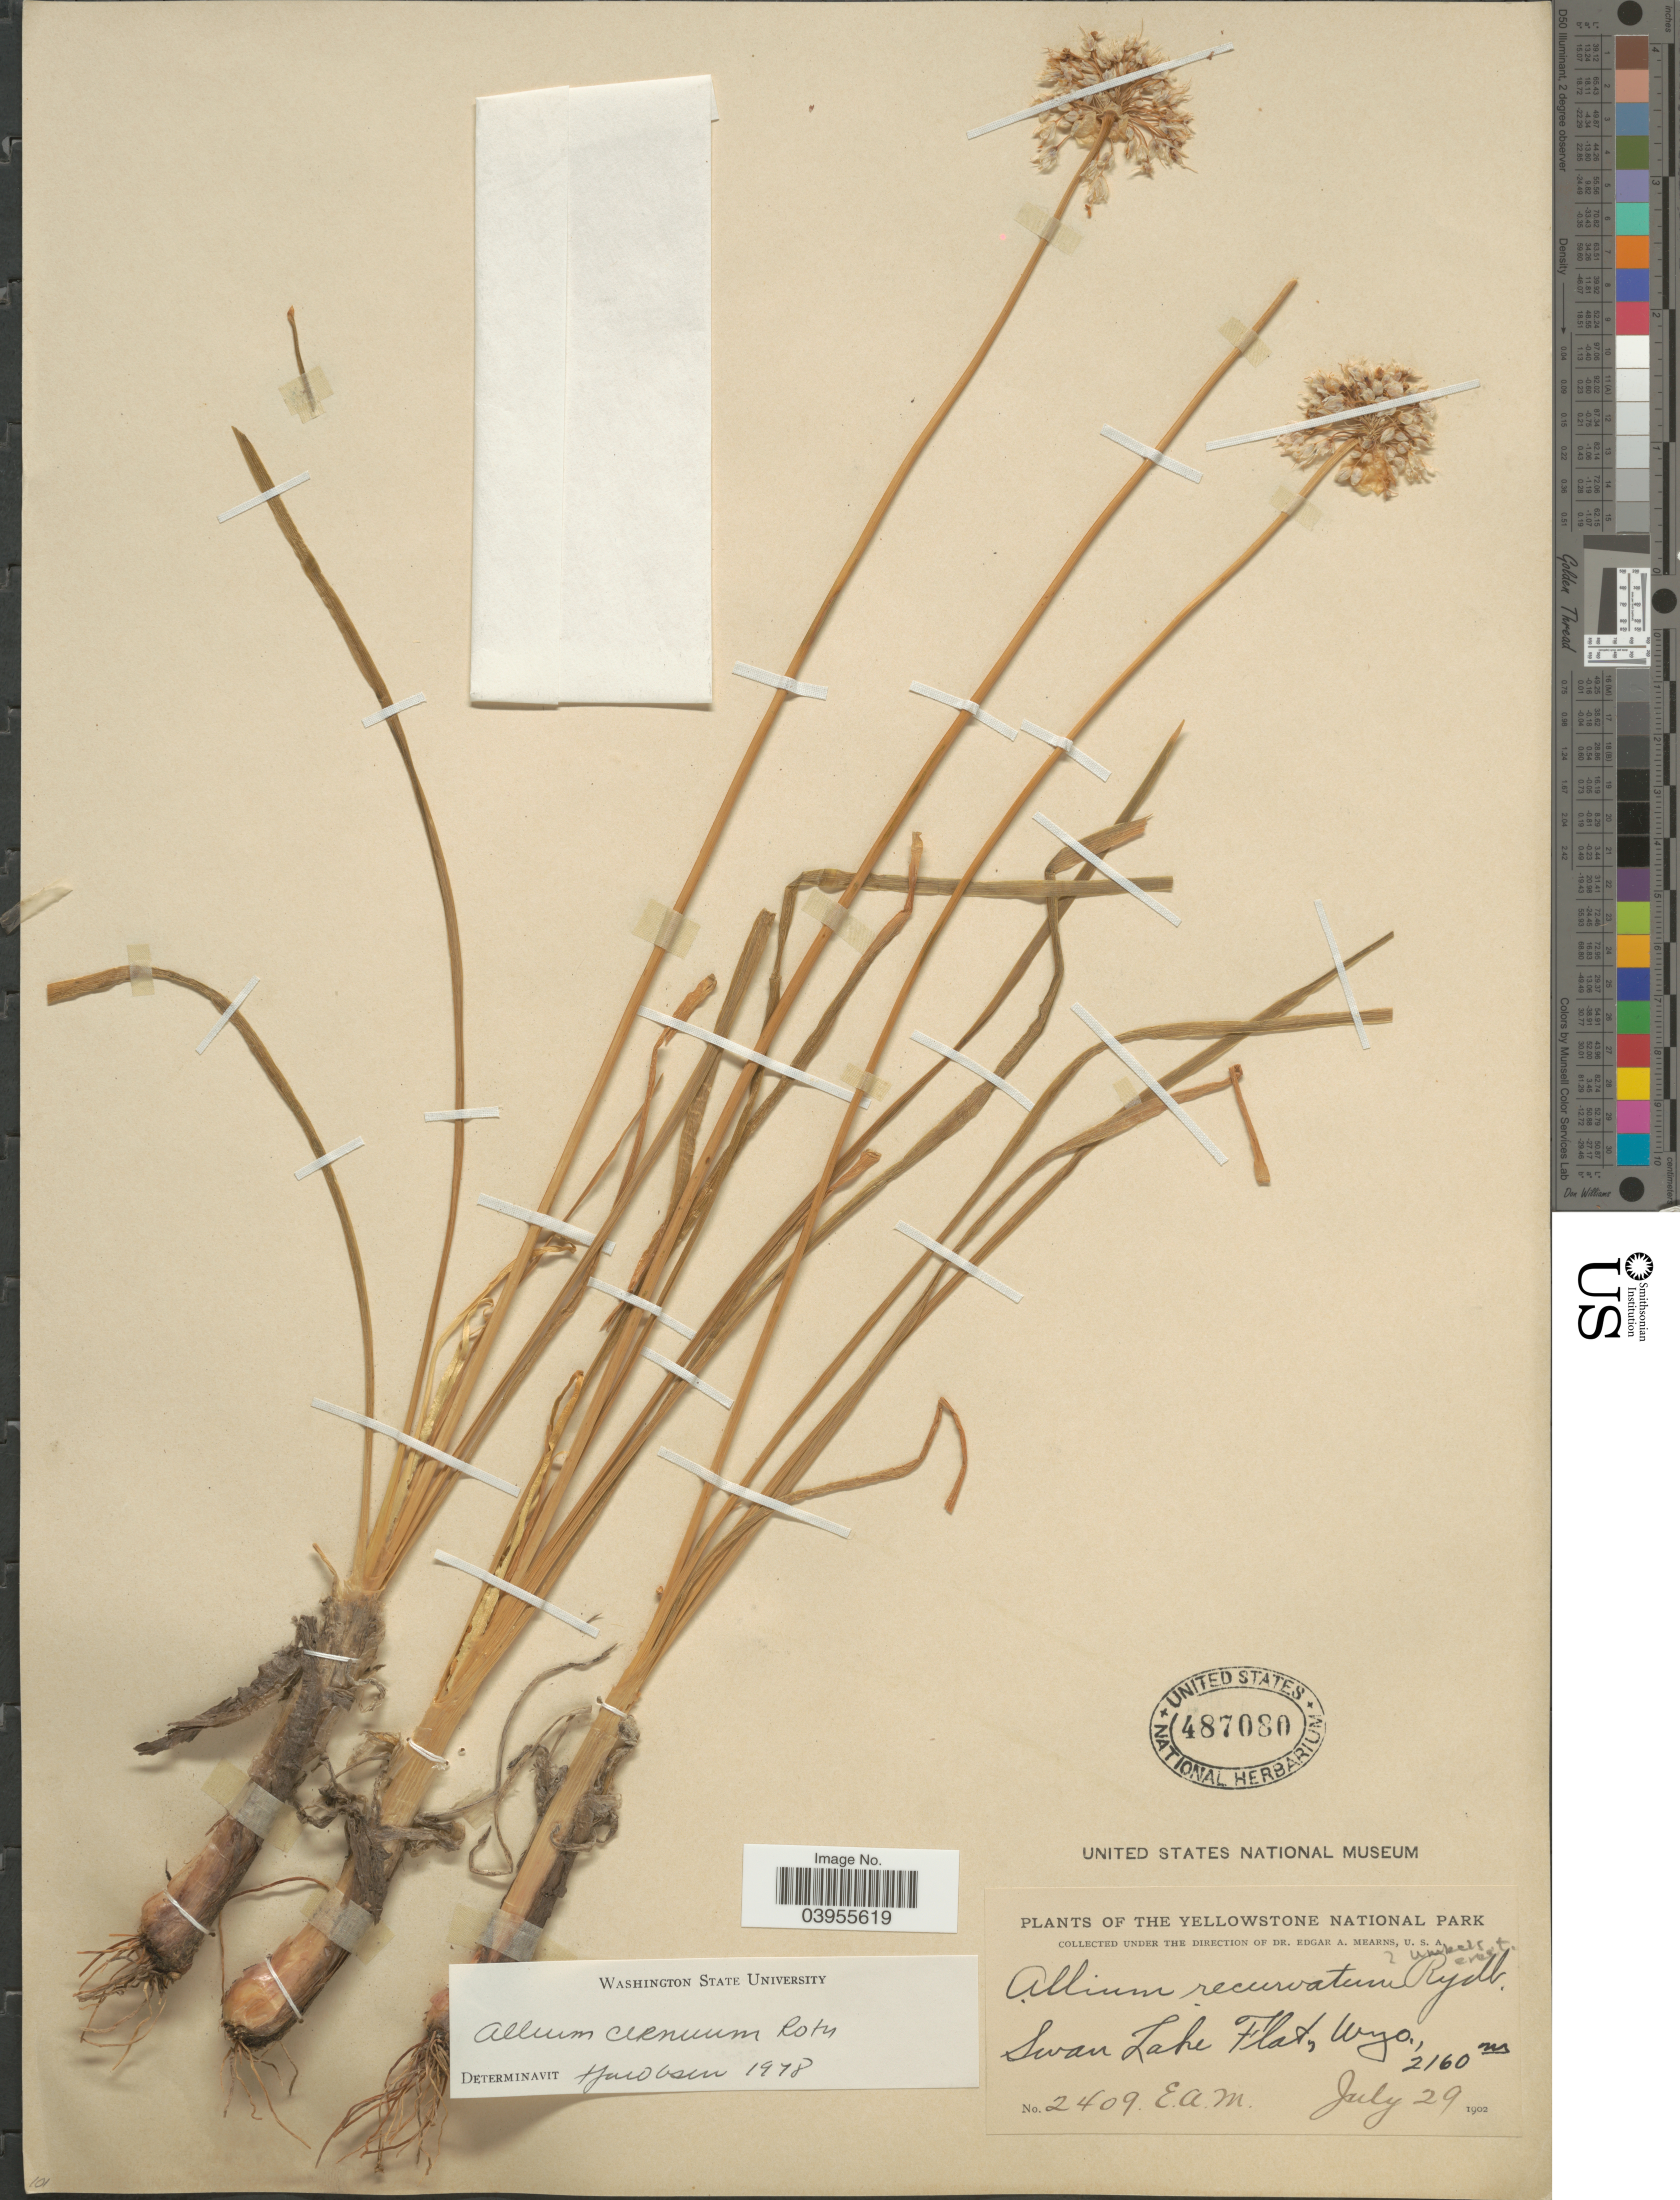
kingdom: Plantae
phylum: Tracheophyta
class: Liliopsida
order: Asparagales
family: Amaryllidaceae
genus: Allium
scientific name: Allium cernuum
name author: Roth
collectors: E. A. Mearns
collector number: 2409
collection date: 1902-07-29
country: United States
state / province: Wyoming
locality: The Yellowstone National Park. Swan Lake Flat.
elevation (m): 2160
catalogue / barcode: US 487080